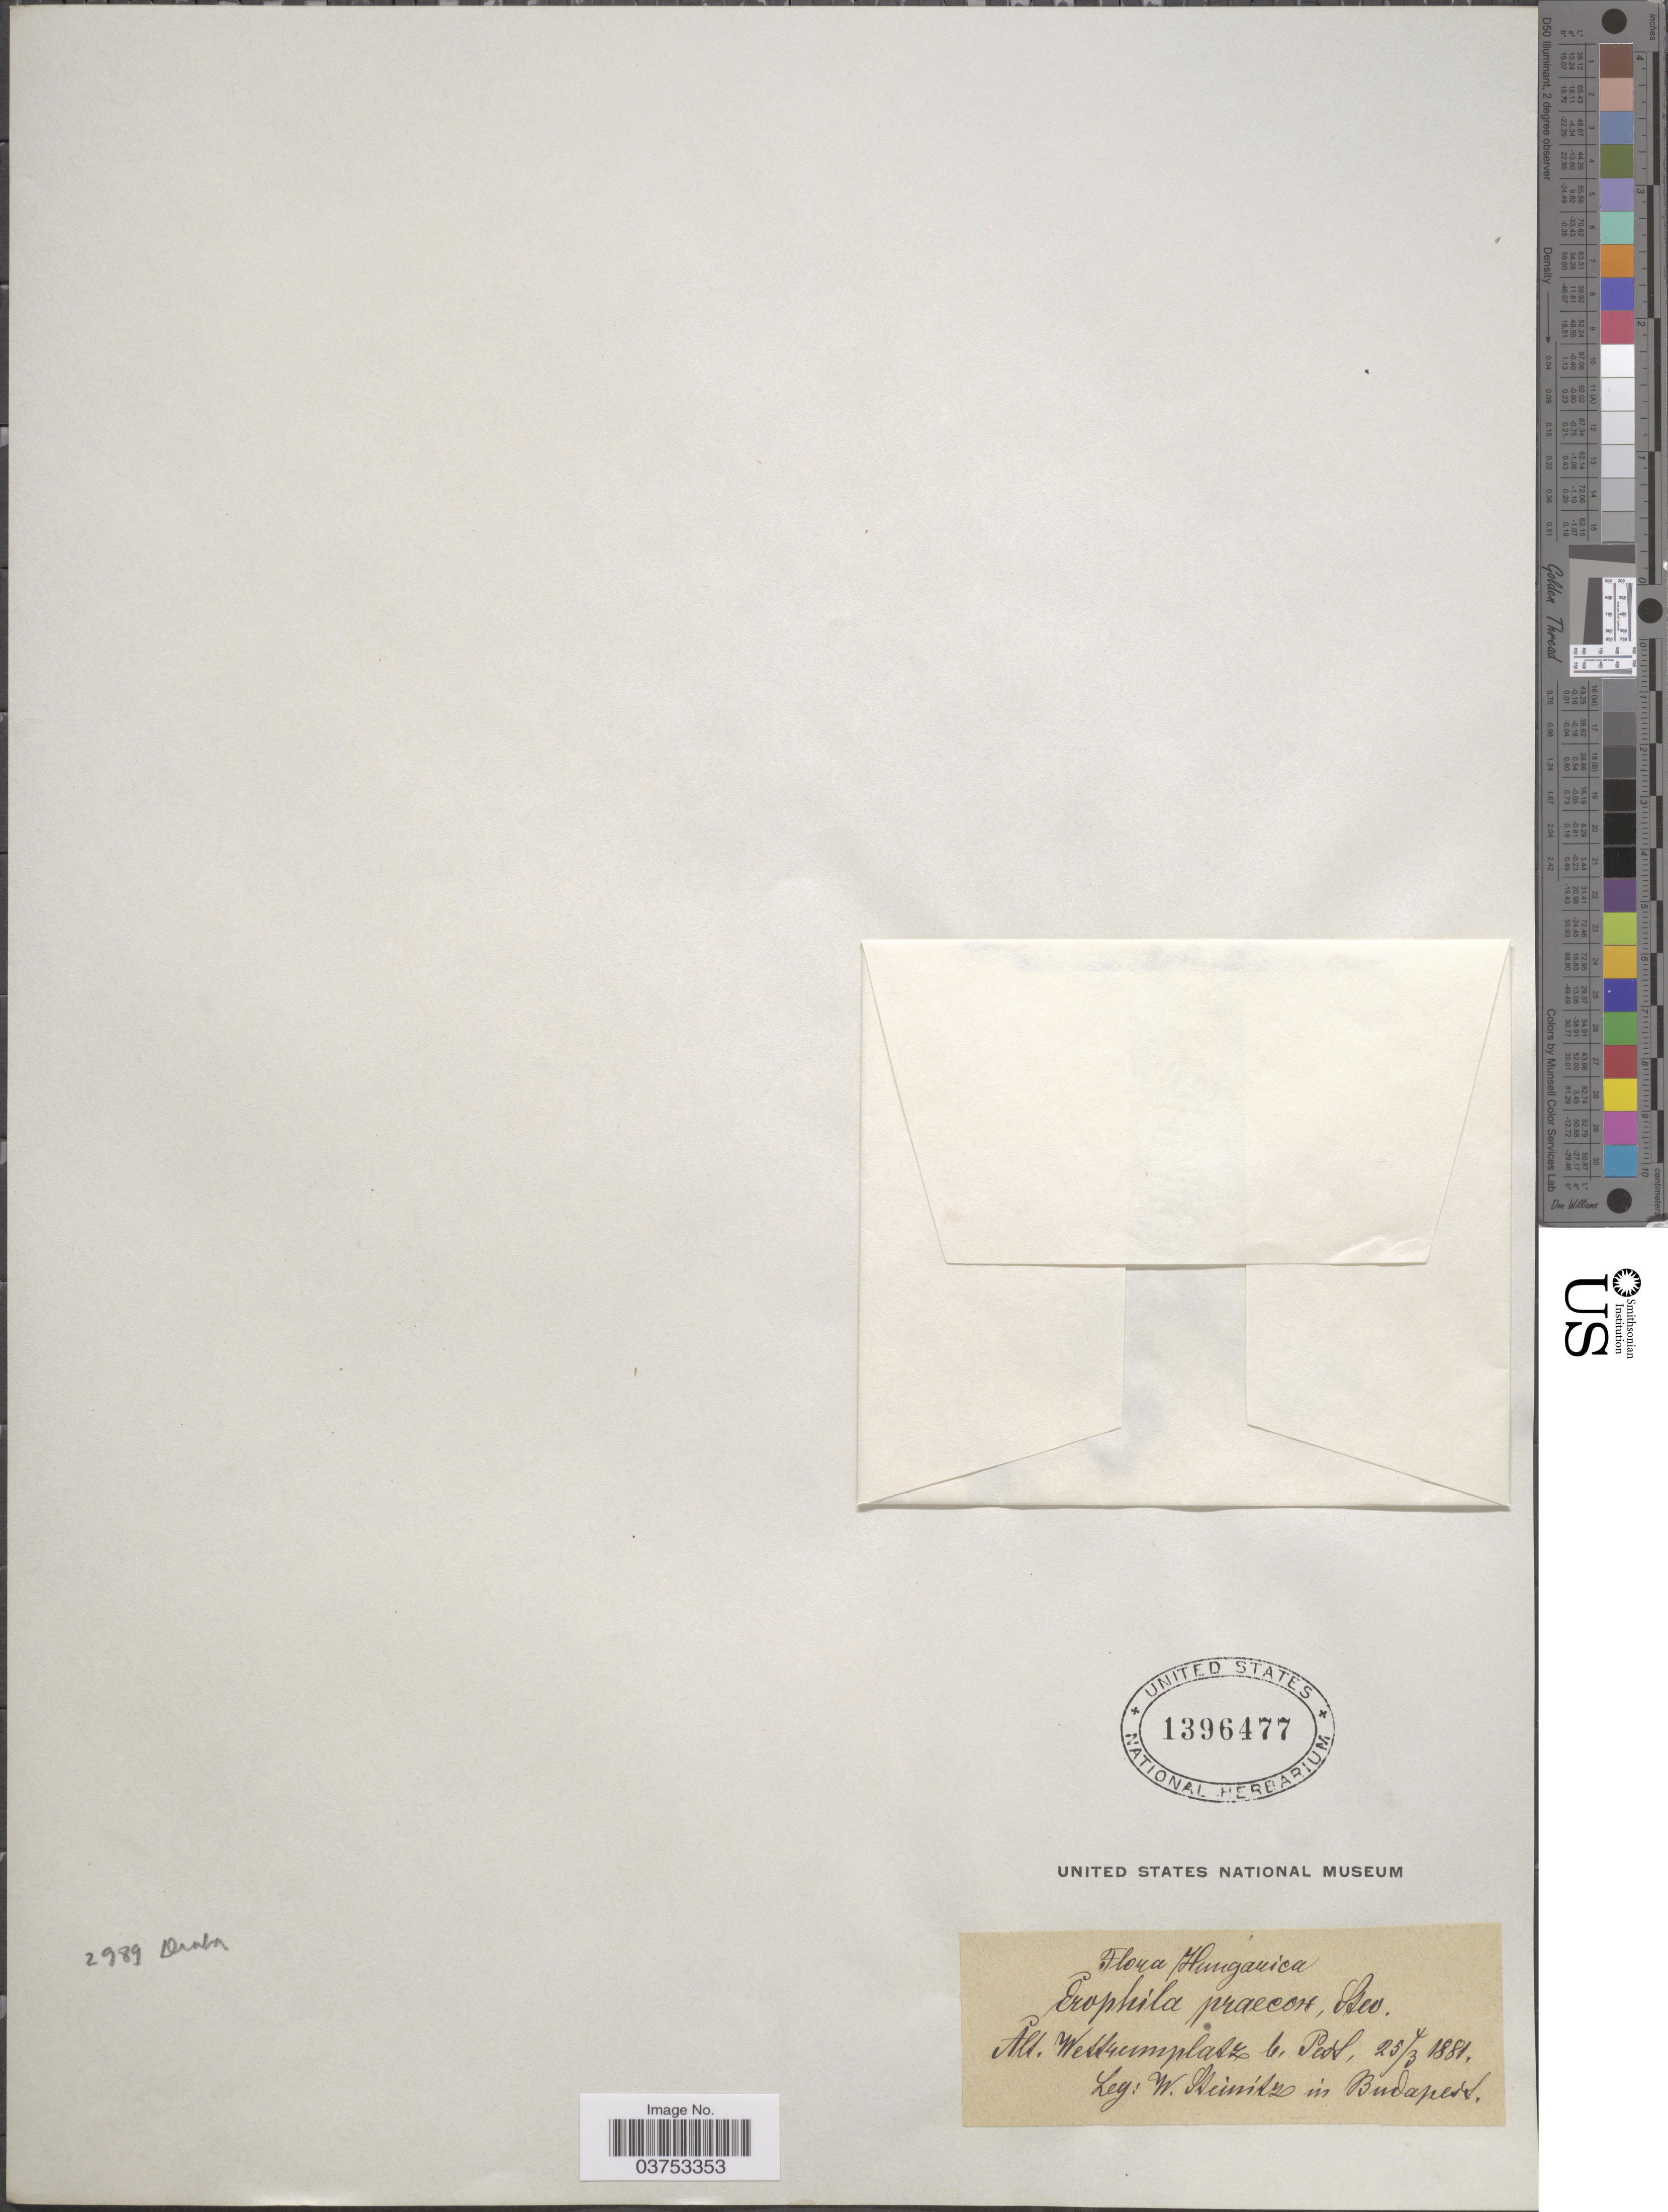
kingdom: Plantae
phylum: Tracheophyta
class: Magnoliopsida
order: Brassicales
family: Brassicaceae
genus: Draba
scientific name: Draba praecox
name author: Steven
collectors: W. Reinitz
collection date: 1881-03-25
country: Hungary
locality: Alt. Westemplatz b. Pest.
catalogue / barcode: US 1396477